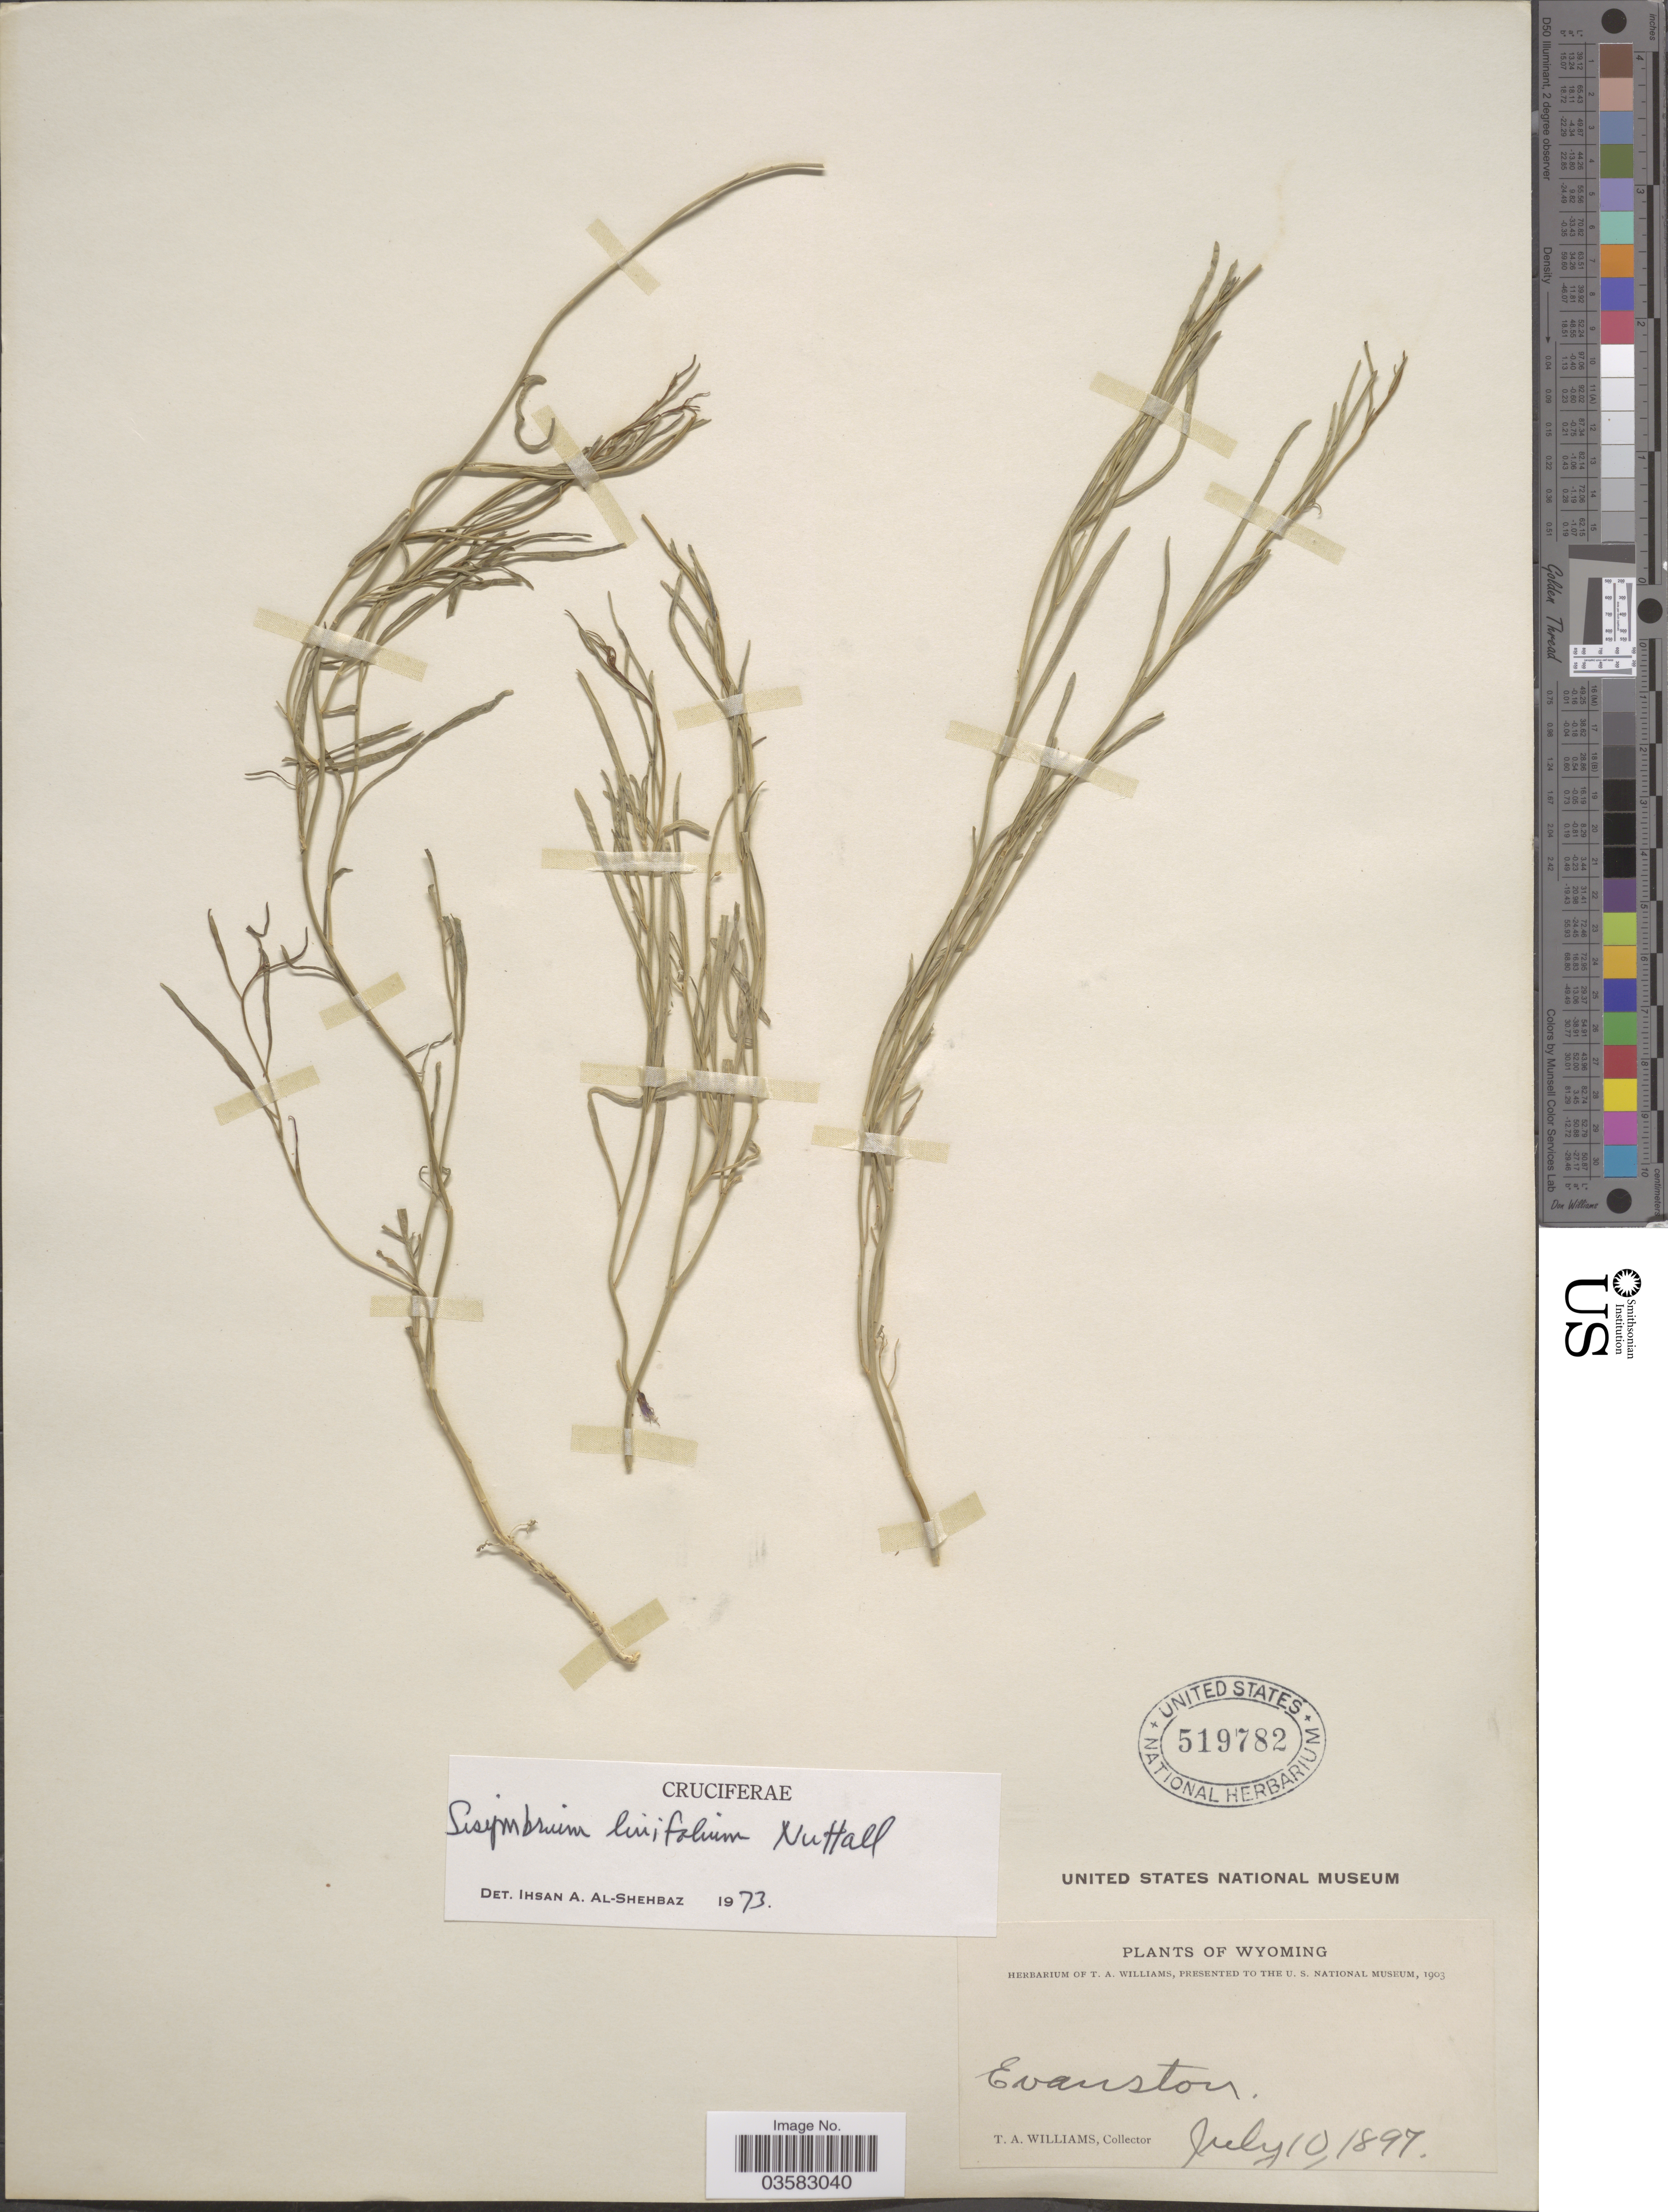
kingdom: Plantae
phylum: Tracheophyta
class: Magnoliopsida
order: Brassicales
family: Brassicaceae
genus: Sisymbrium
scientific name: Sisymbrium linifolium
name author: (Nutt.) Nutt. ex Torr. & A. Gray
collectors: T. Williams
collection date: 1897-07-10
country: United States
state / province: Wyoming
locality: Evanston.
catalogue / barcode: US 519782